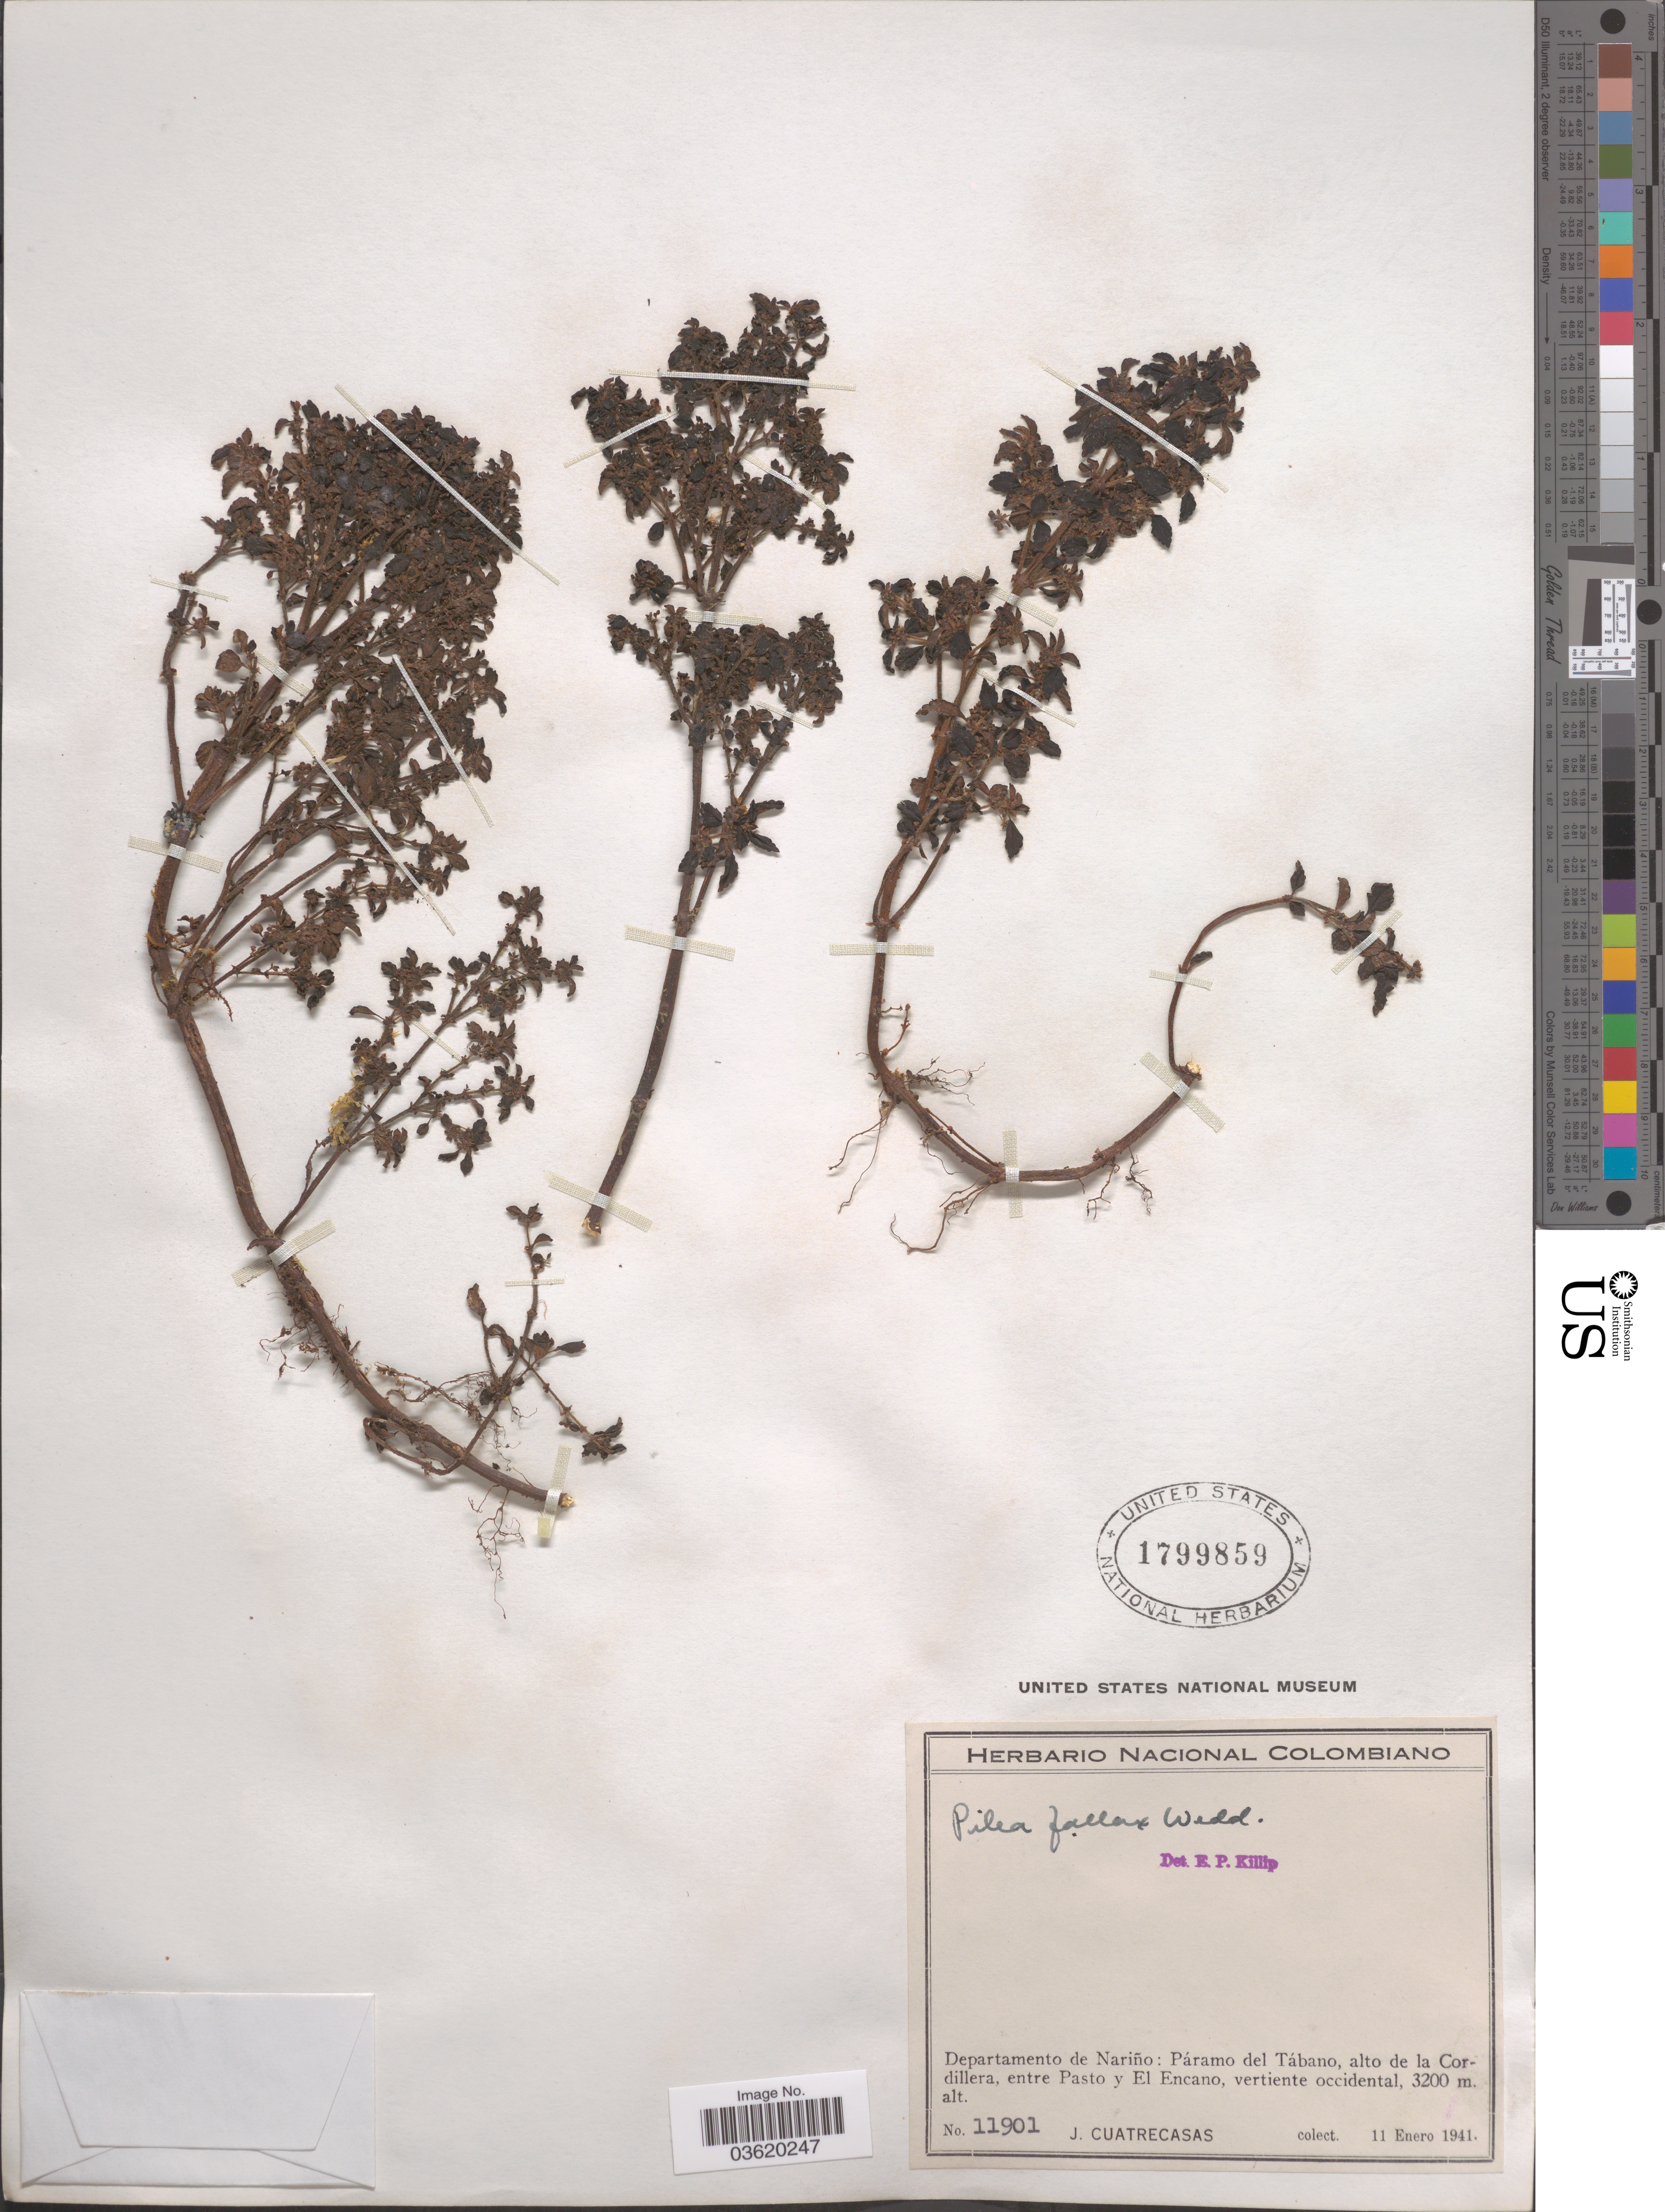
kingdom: Plantae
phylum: Tracheophyta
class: Magnoliopsida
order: Rosales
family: Urticaceae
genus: Pilea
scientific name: Pilea fallax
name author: Wedd.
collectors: J. Cuatrecasas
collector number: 11901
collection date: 1941-01-11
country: Colombia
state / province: Nariño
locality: Departamento del Nariño: Páramo del Tábano, alto de la Cordillera, entre Pasto y El Encano, vertiente occidental.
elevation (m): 3200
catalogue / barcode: US 1799859